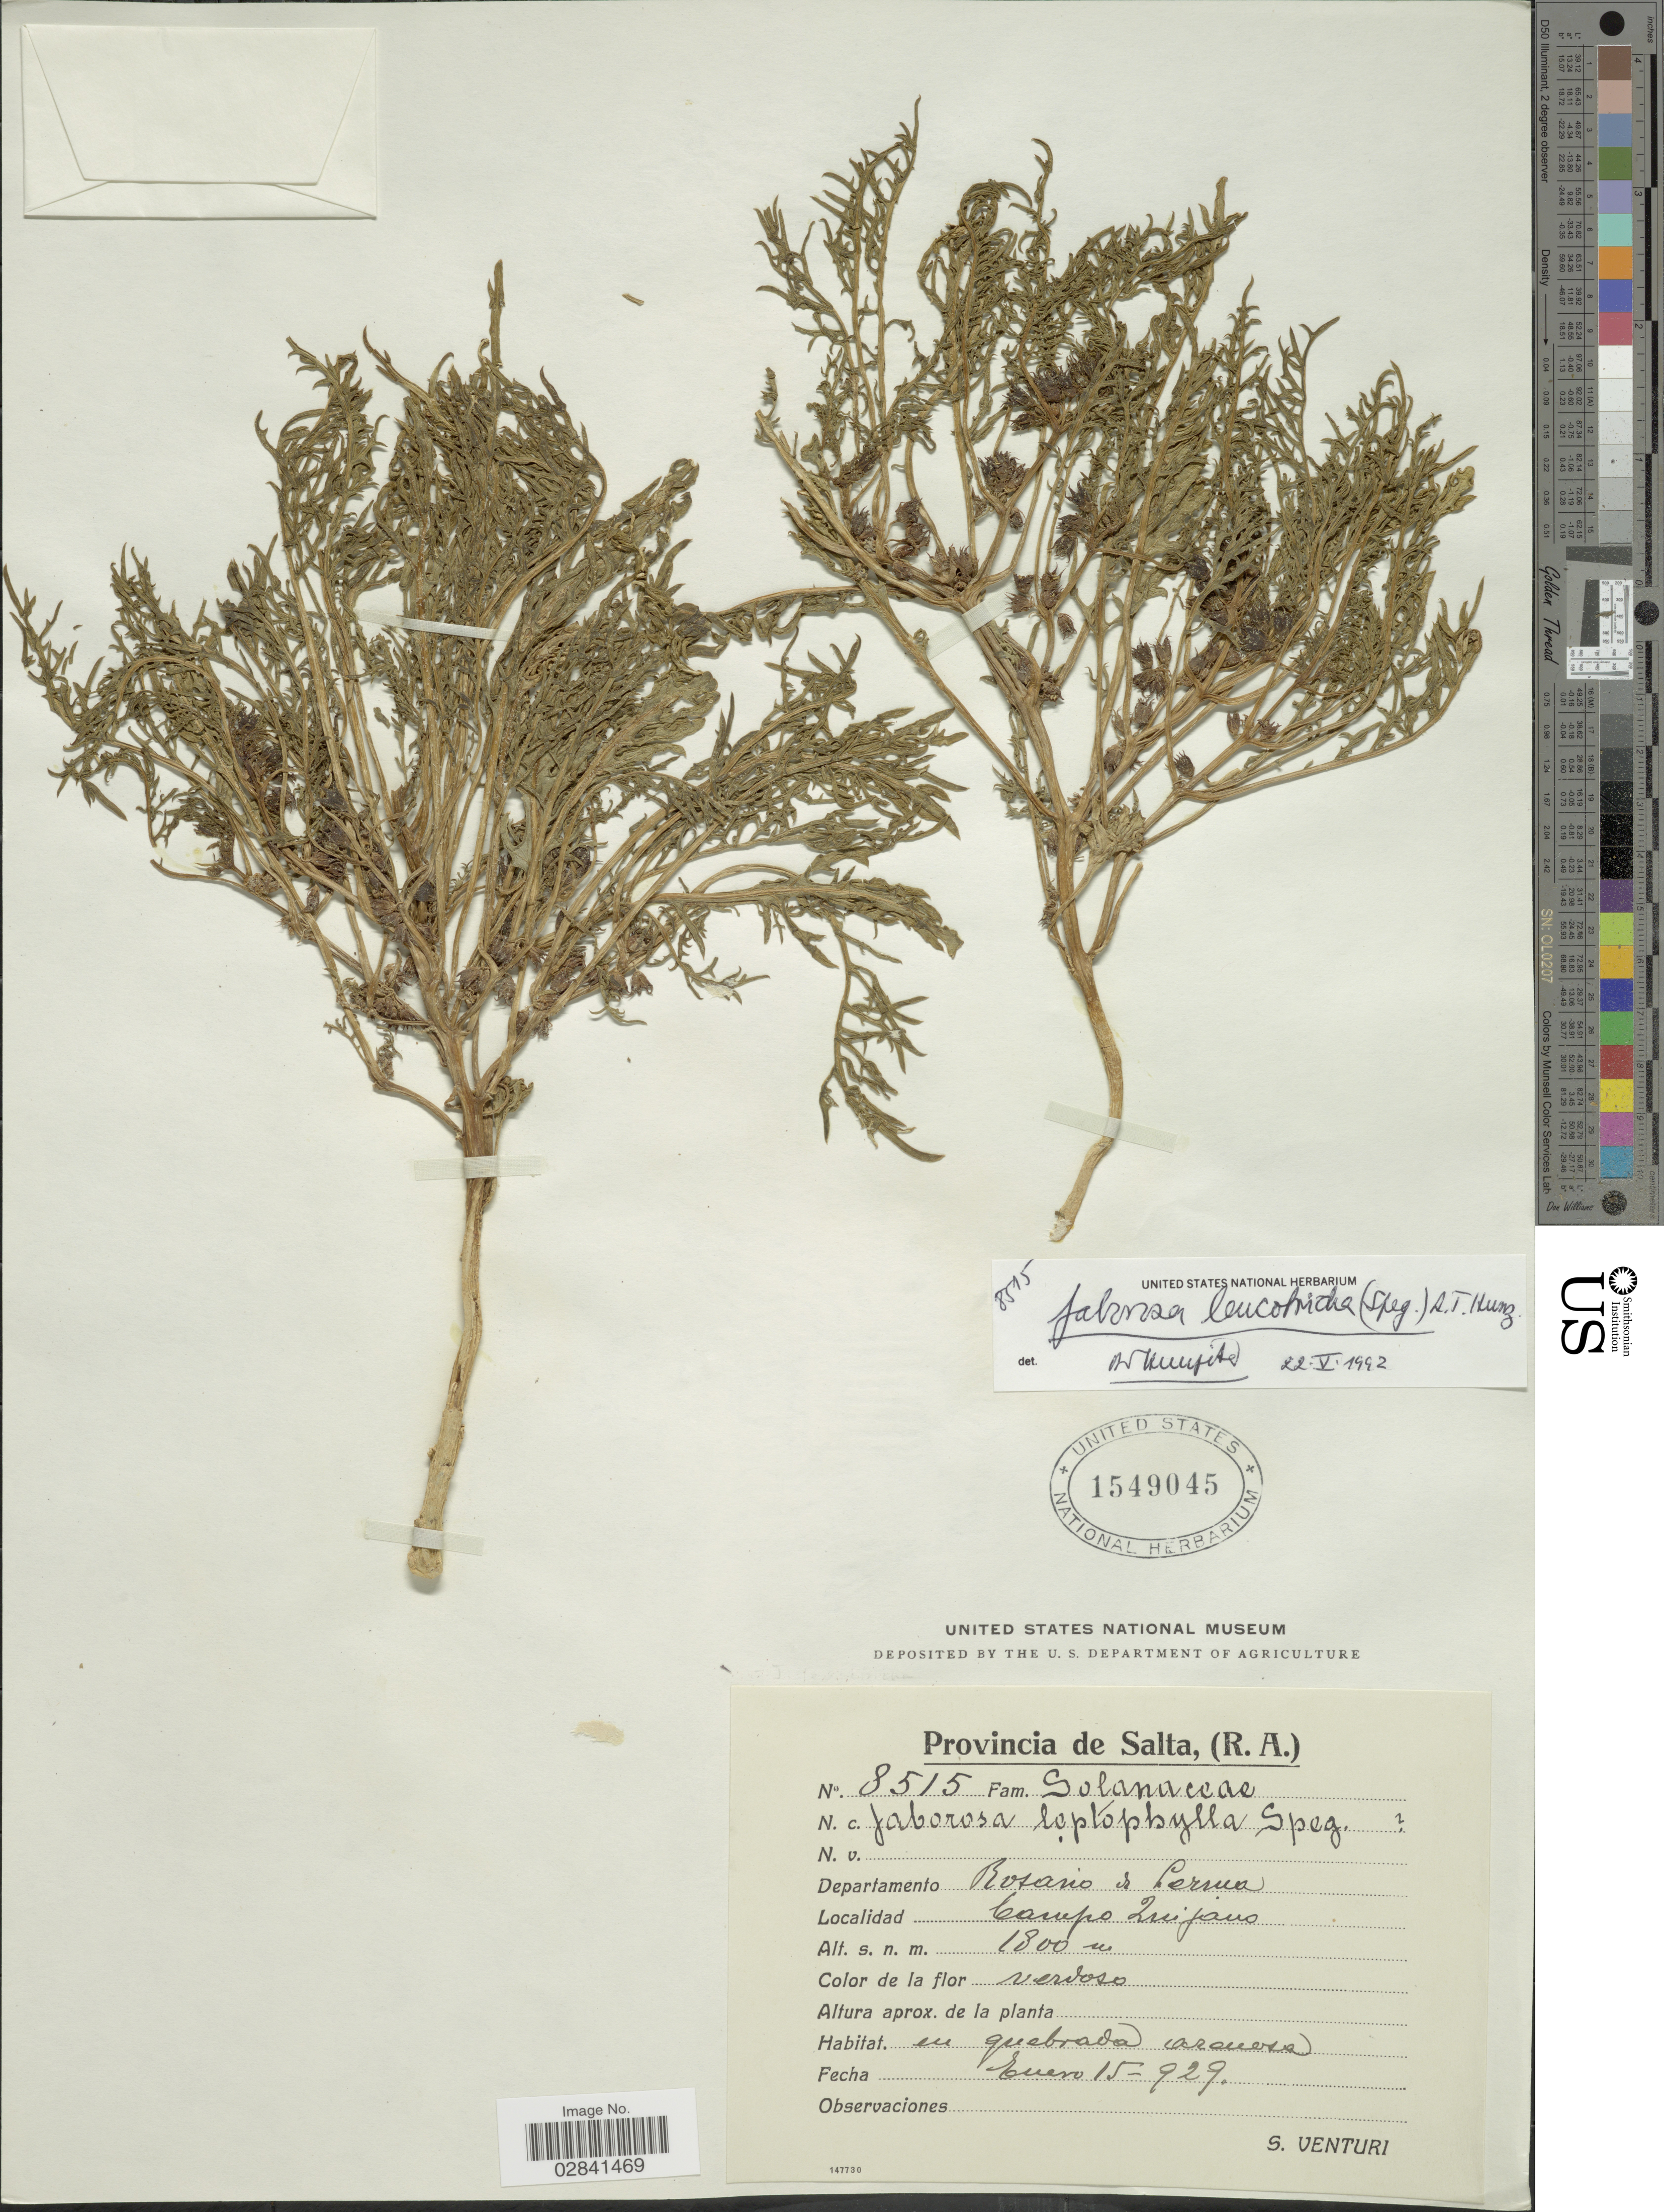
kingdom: Plantae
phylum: Tracheophyta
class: Magnoliopsida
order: Solanales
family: Solanaceae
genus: Jaborosa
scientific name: Jaborosa leucotricha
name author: (Speg.) Hunz.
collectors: S. Venturi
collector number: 8515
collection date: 1929-01-15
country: Argentina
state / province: Salta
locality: Departamento Rosario de Lerma. Campo Quijano.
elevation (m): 1800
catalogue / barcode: US 1549045